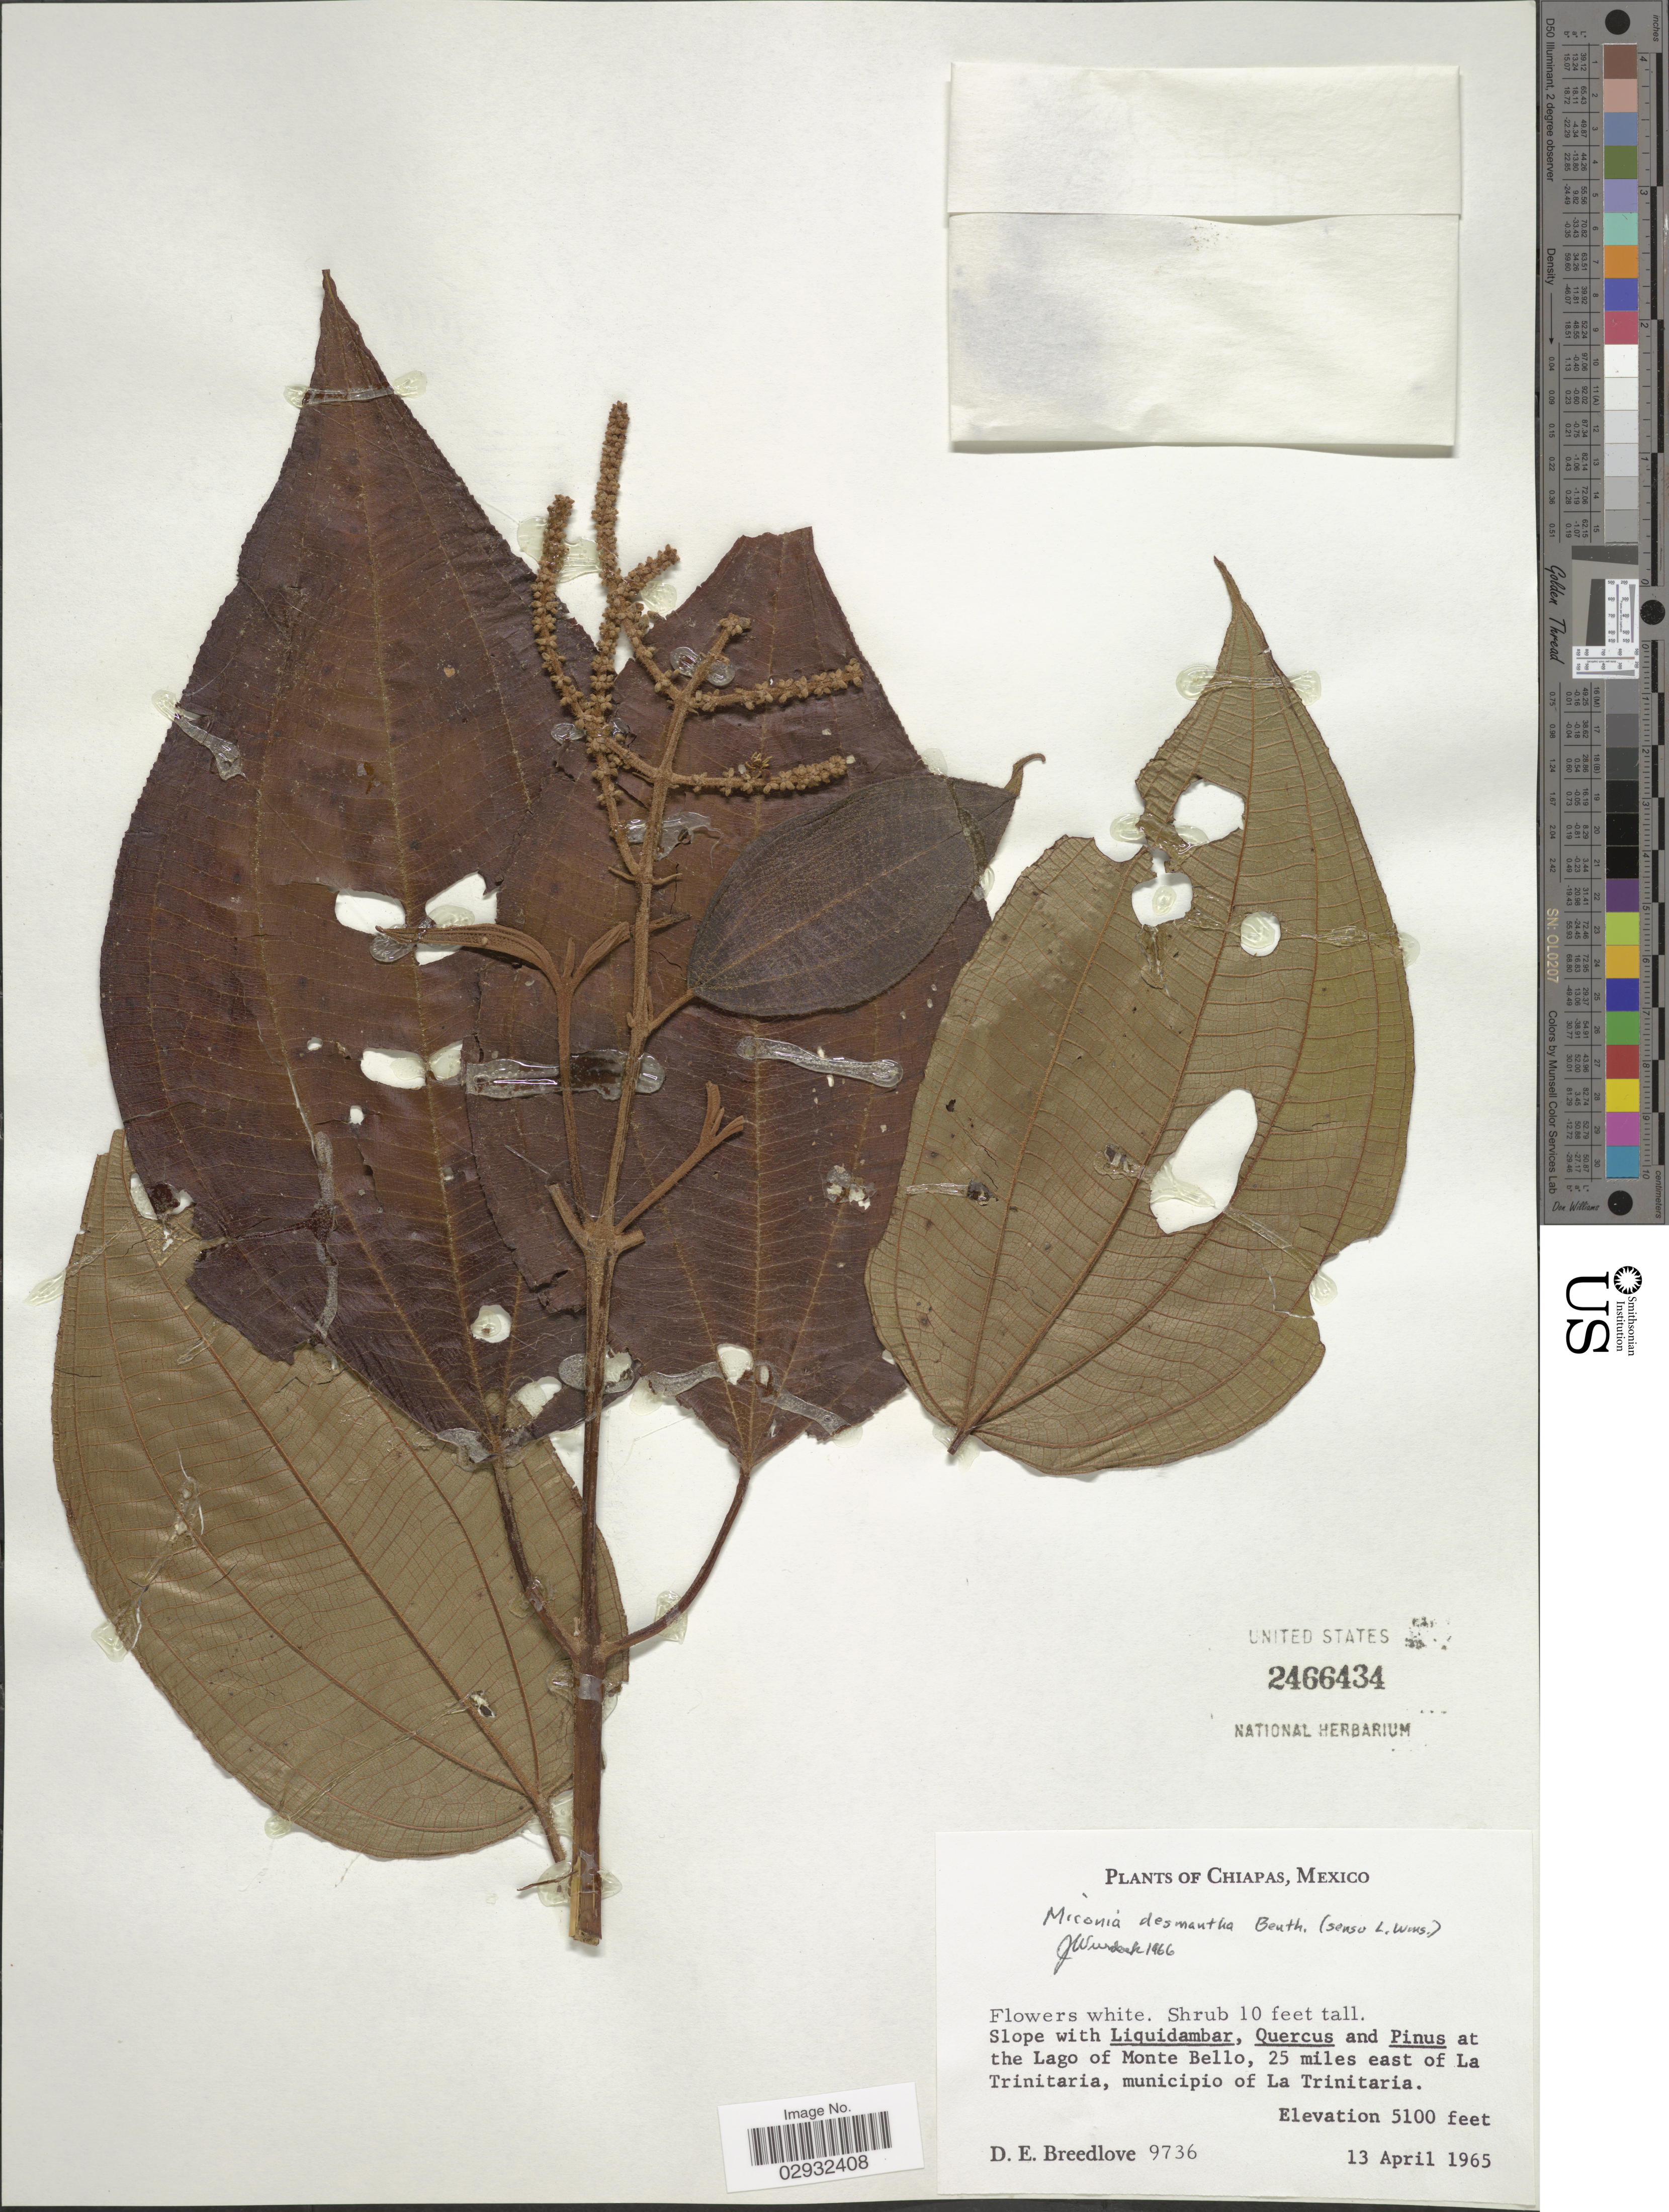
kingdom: Plantae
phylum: Tracheophyta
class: Magnoliopsida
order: Myrtales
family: Melastomataceae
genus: Miconia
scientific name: Miconia desmantha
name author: Benth.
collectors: D. E. Breedlove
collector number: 9736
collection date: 1965-04-13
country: Mexico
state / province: Chiapas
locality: At the Lago of Monte Bello, 25 miles east of La Trinitaria, municipio of La Trinitaria.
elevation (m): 1554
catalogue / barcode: US 2466434